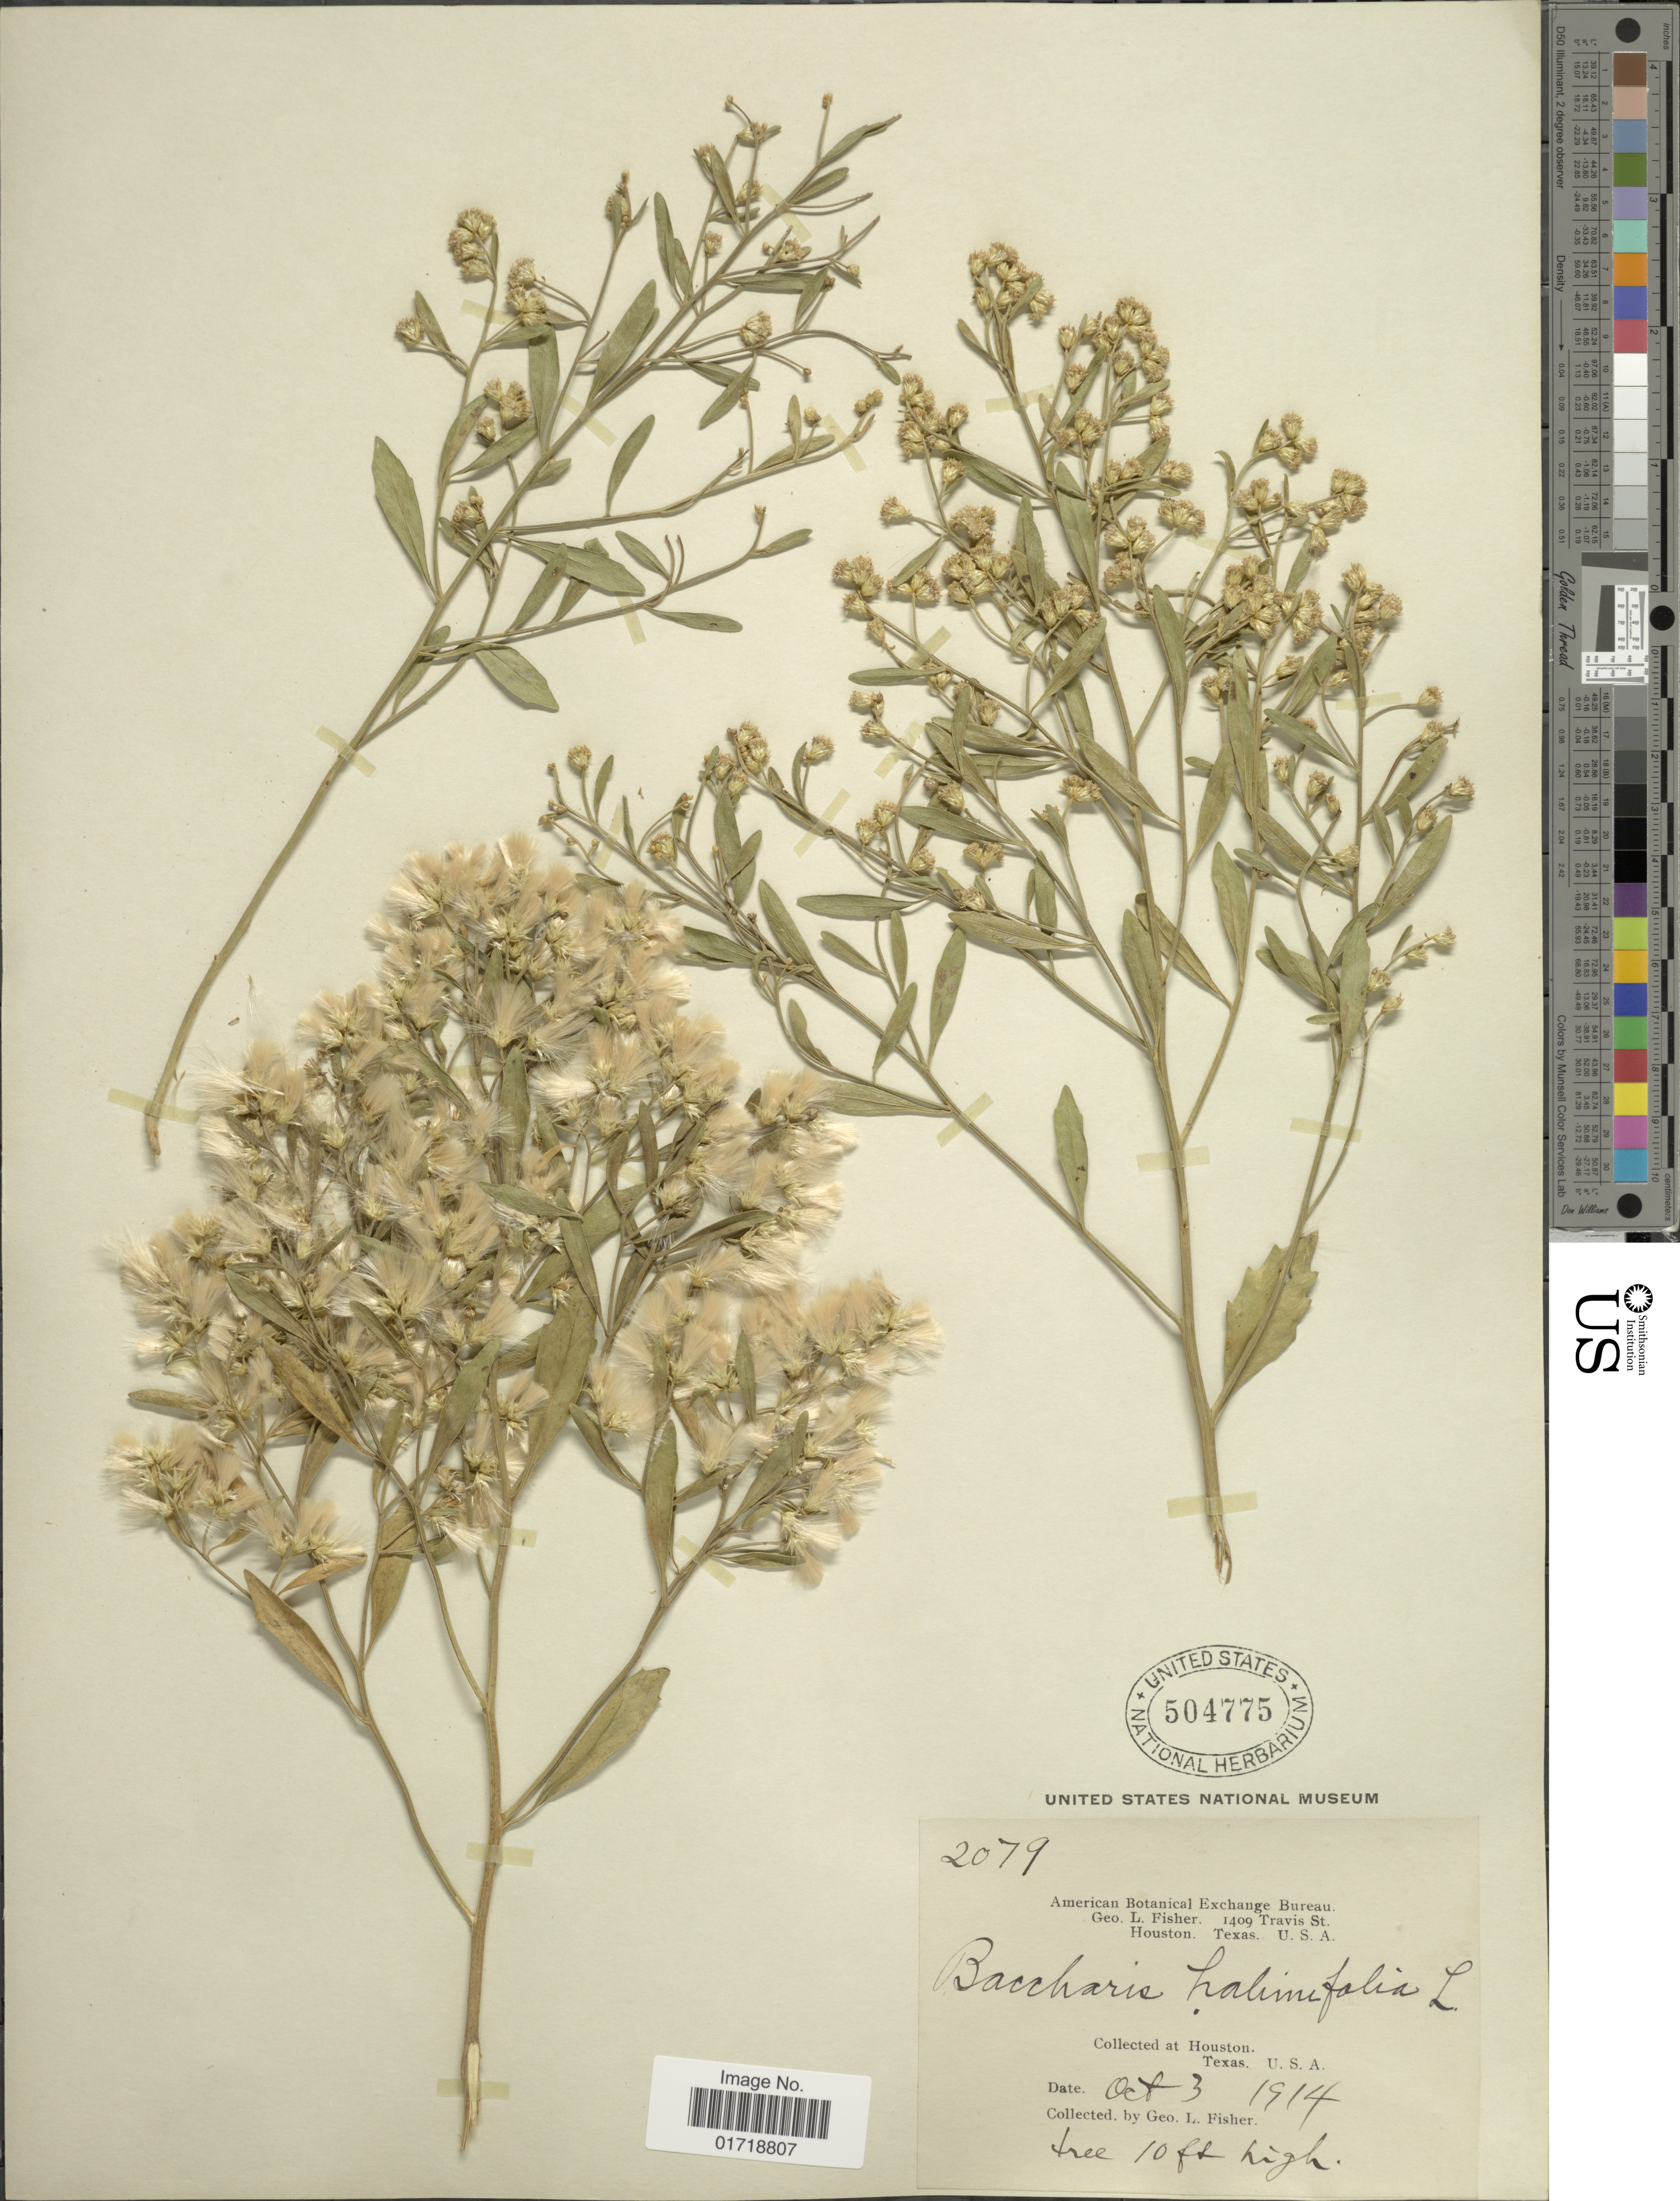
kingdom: Plantae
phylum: Tracheophyta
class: Magnoliopsida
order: Asterales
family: Asteraceae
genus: Baccharis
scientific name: Baccharis halimifolia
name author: L.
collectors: G. L. Fisher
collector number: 2079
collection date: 1914-10-03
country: United States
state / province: Texas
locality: Houston.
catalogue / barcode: US 504775